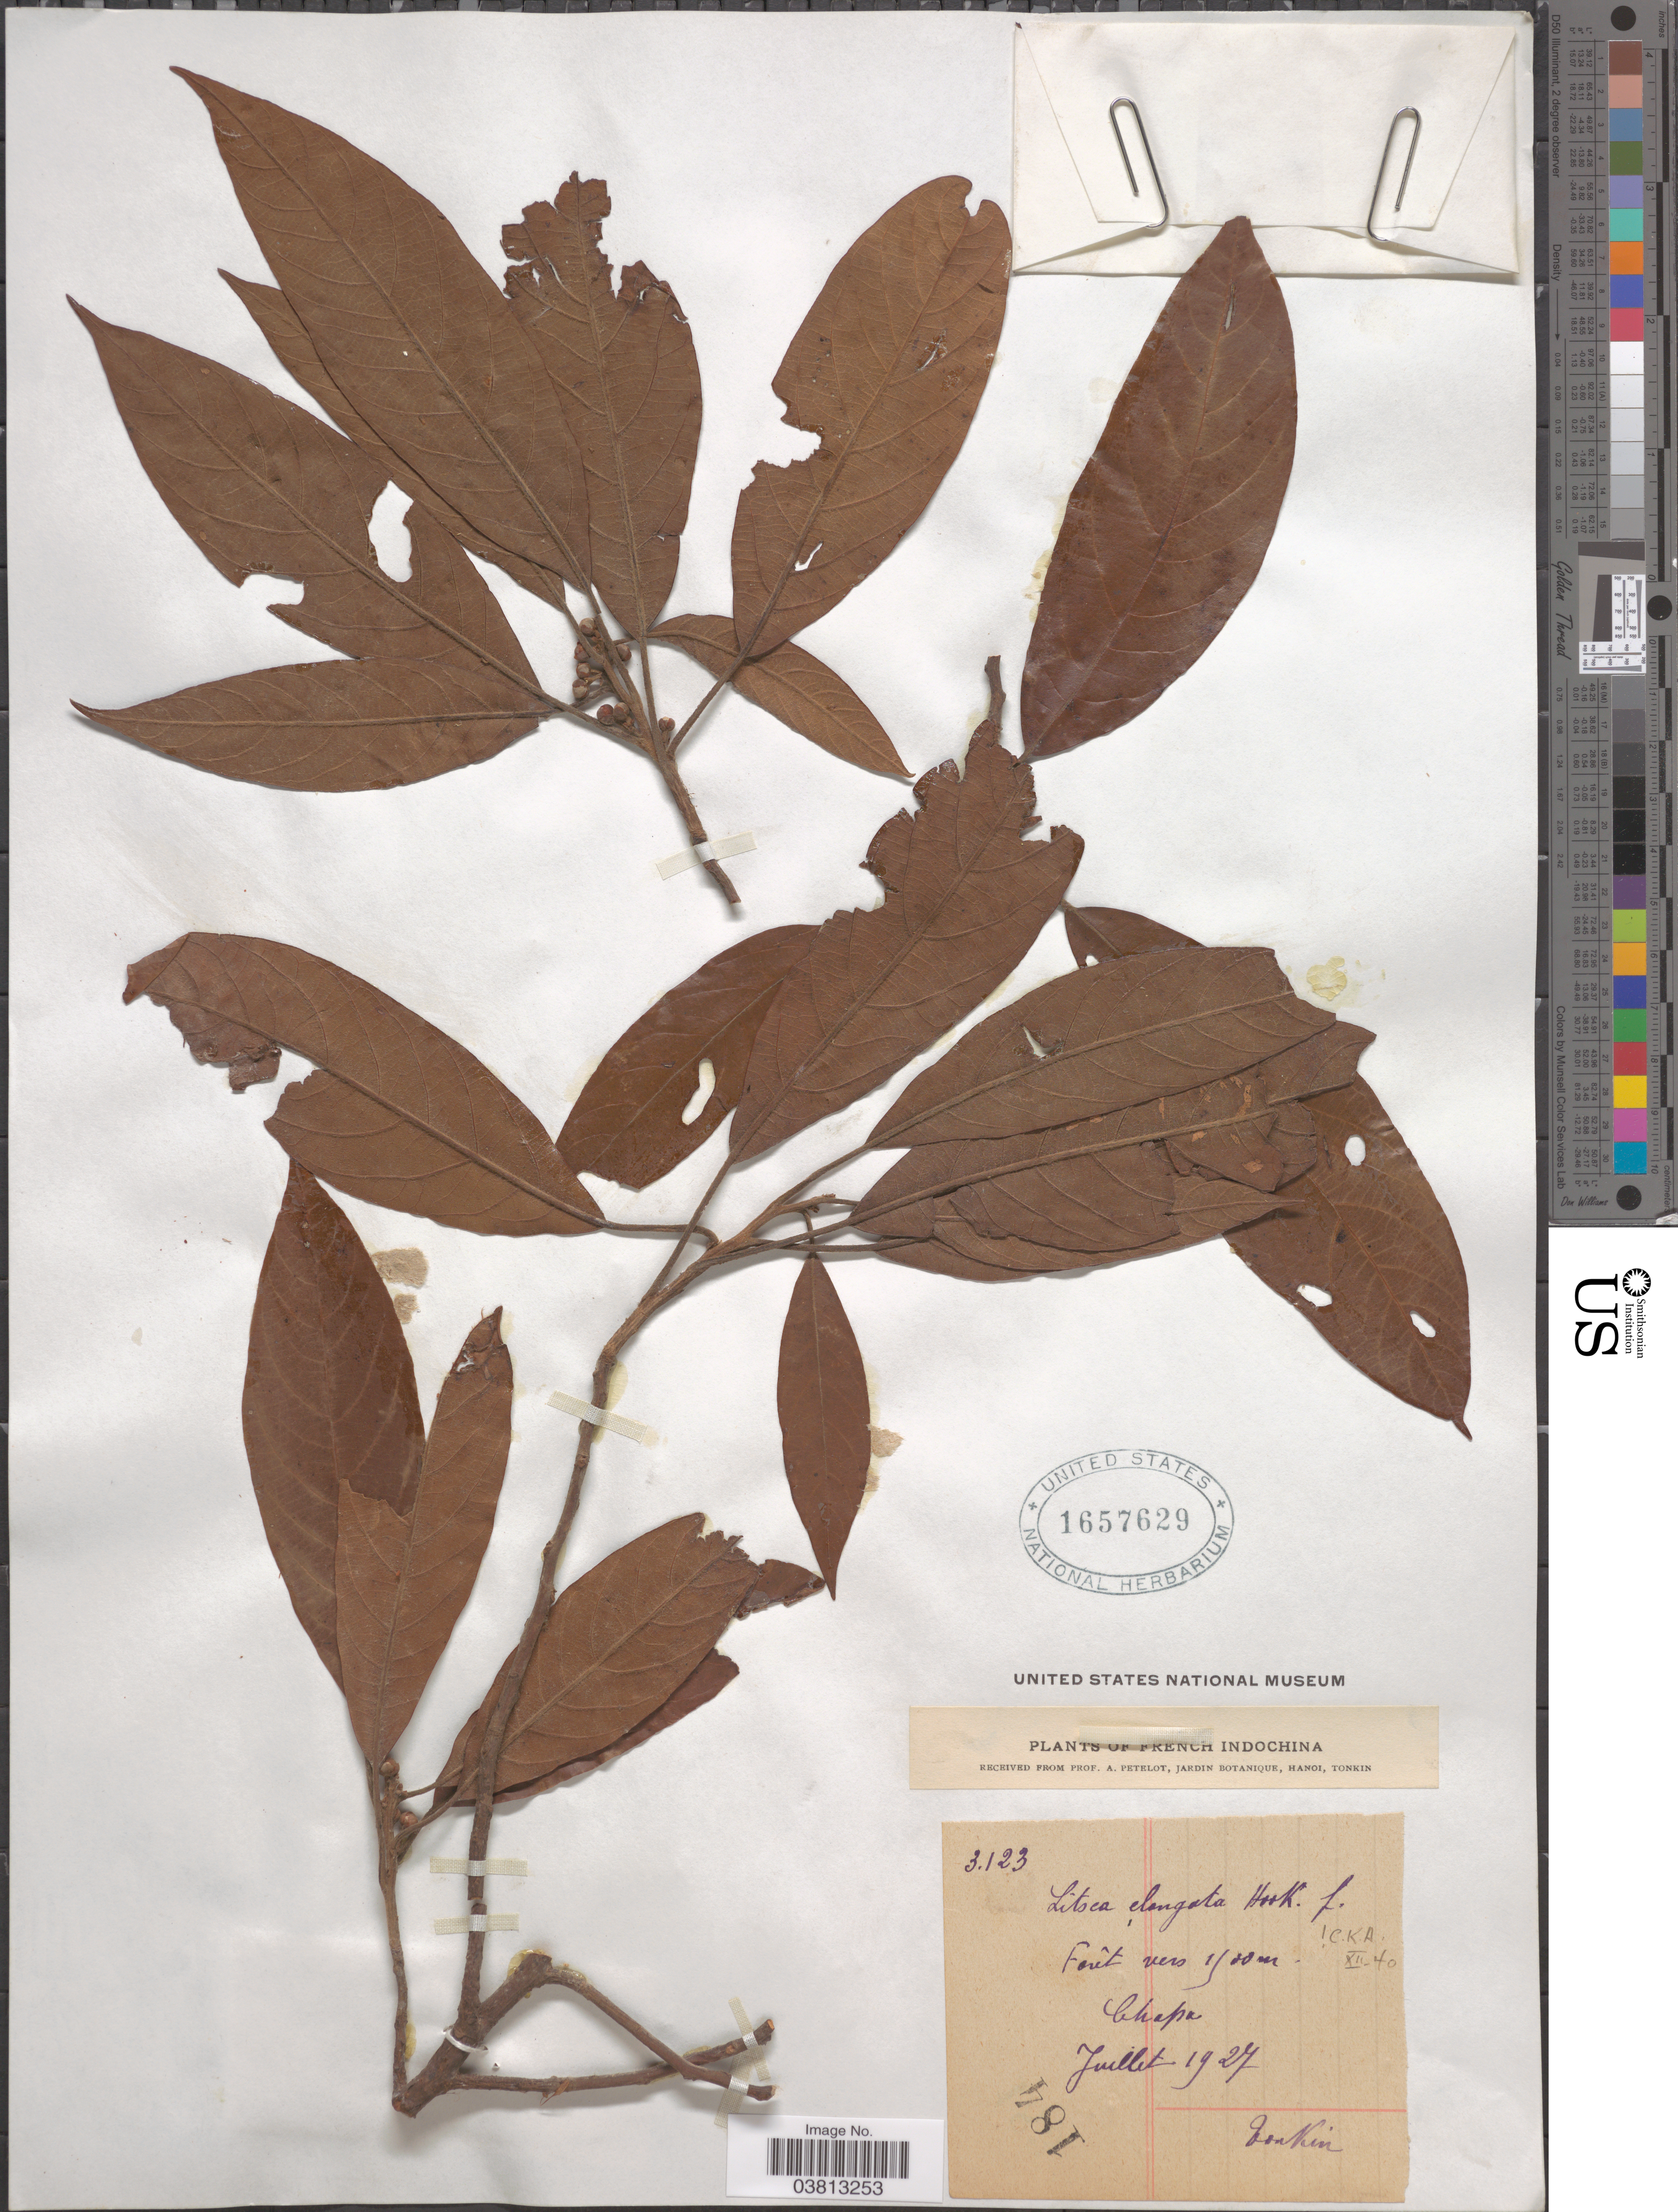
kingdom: Plantae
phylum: Tracheophyta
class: Magnoliopsida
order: Laurales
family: Lauraceae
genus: Litsea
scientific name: Litsea elongata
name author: (Nees) Hook. f.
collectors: P. A. Pételot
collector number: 3123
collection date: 1927-07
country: Vietnam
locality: French Indochina. Chapa.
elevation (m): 1500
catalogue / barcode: US 1657629